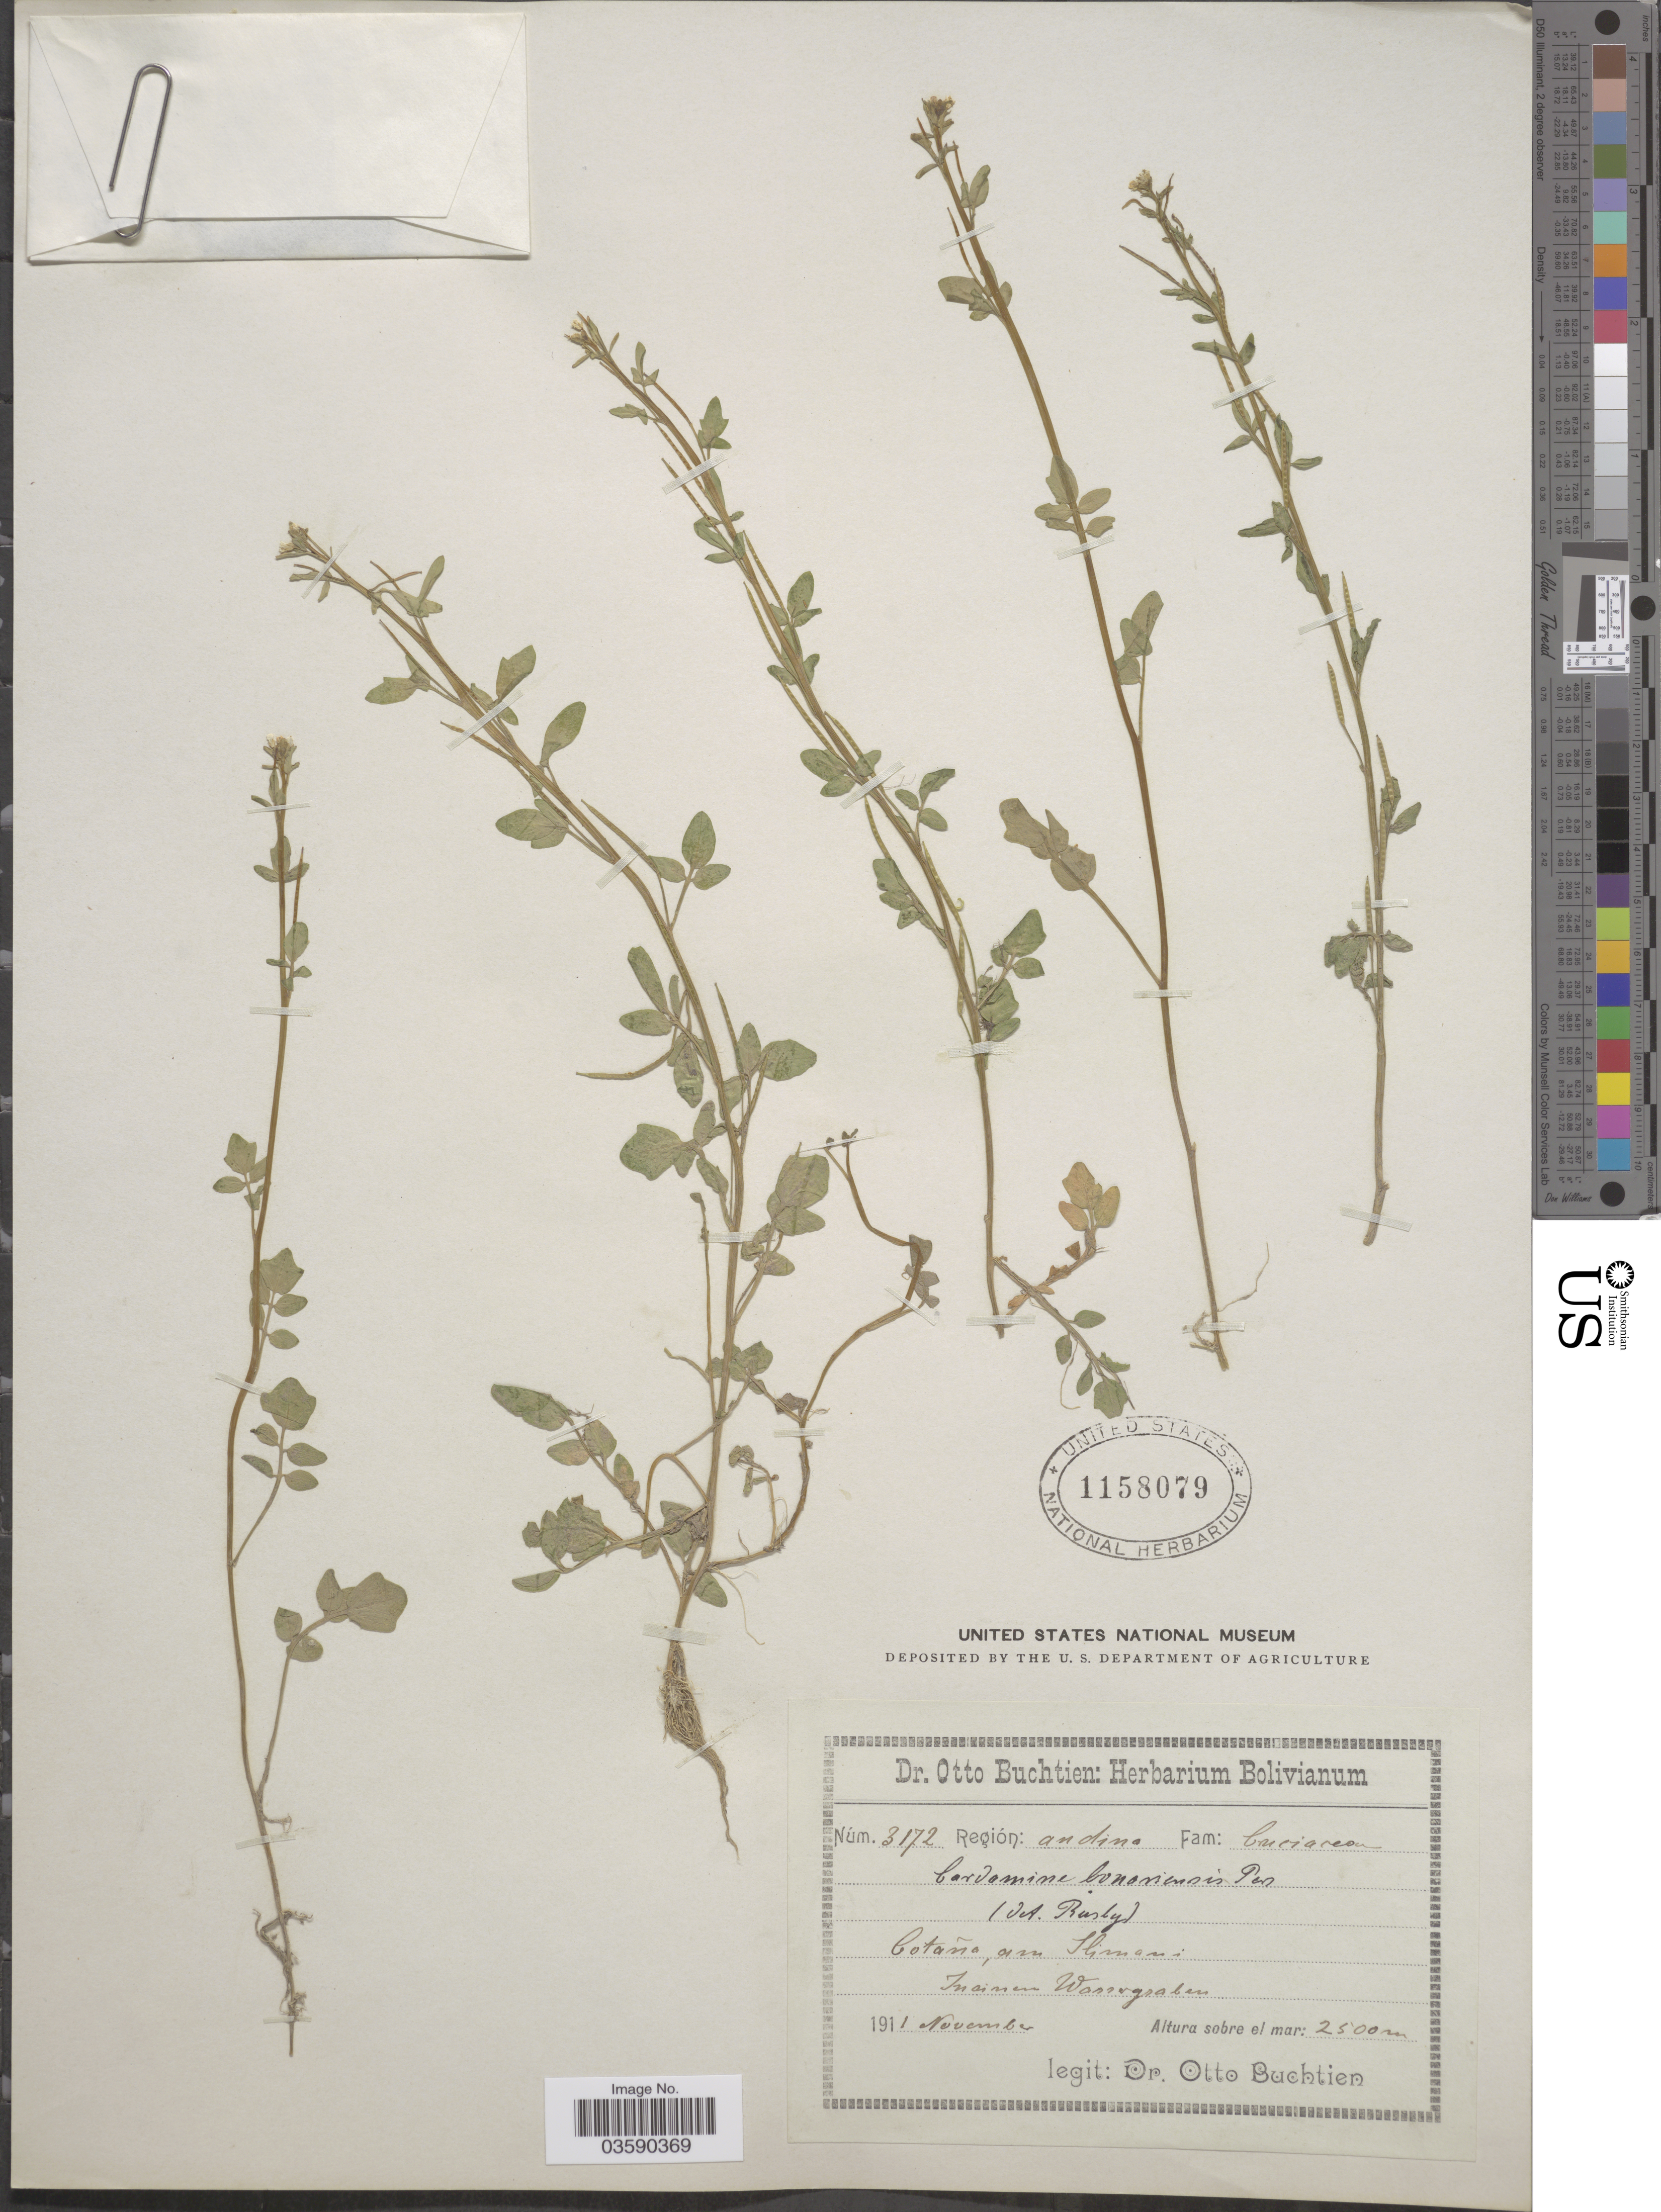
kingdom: Plantae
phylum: Tracheophyta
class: Magnoliopsida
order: Brassicales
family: Brassicaceae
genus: Cardamine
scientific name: Cardamine flaccida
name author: Cham. & Schltdl.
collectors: O. Buchtien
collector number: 3172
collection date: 1911-11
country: Bolivia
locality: Región: Andina; Cotaña, am Ilimani In einem Wassergraben.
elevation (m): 2500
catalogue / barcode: US 1158079